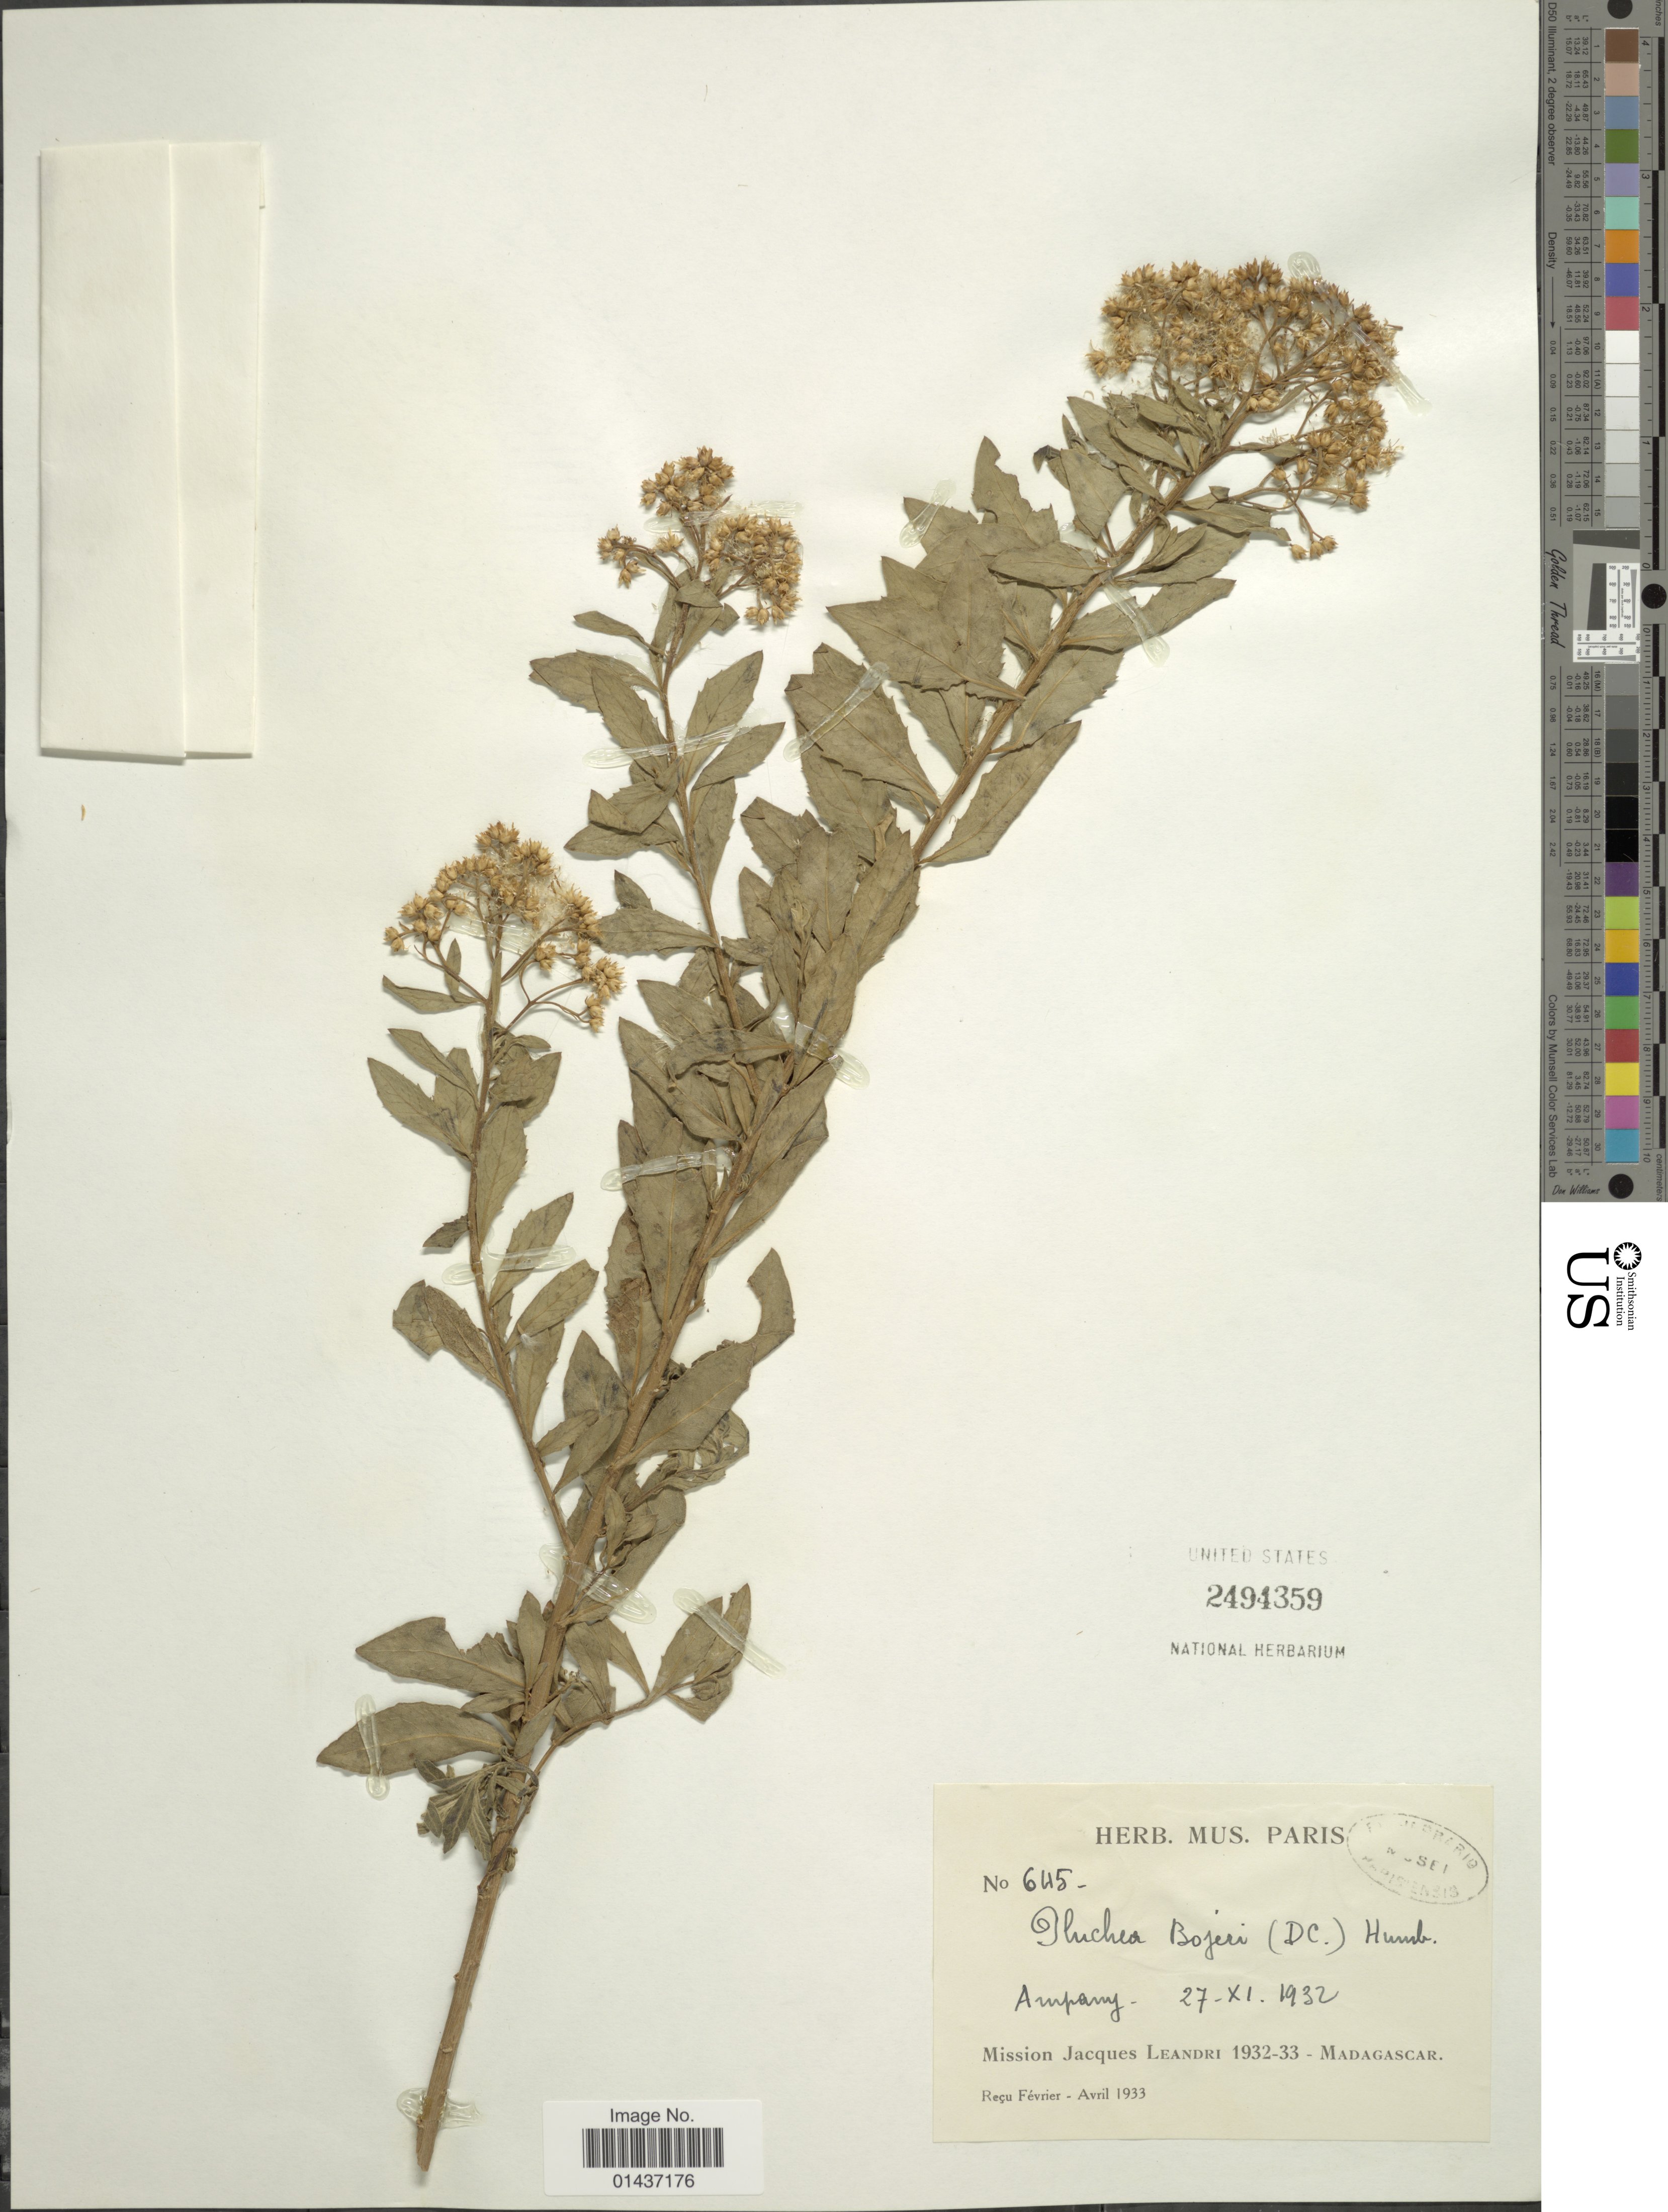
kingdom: Plantae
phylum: Tracheophyta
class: Magnoliopsida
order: Asterales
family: Asteraceae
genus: Pluchea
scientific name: Pluchea bojeri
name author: (DC.) Humbert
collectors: J. Leandri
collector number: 645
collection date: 1932-11-27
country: Madagascar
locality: Ampany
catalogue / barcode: US 2494359